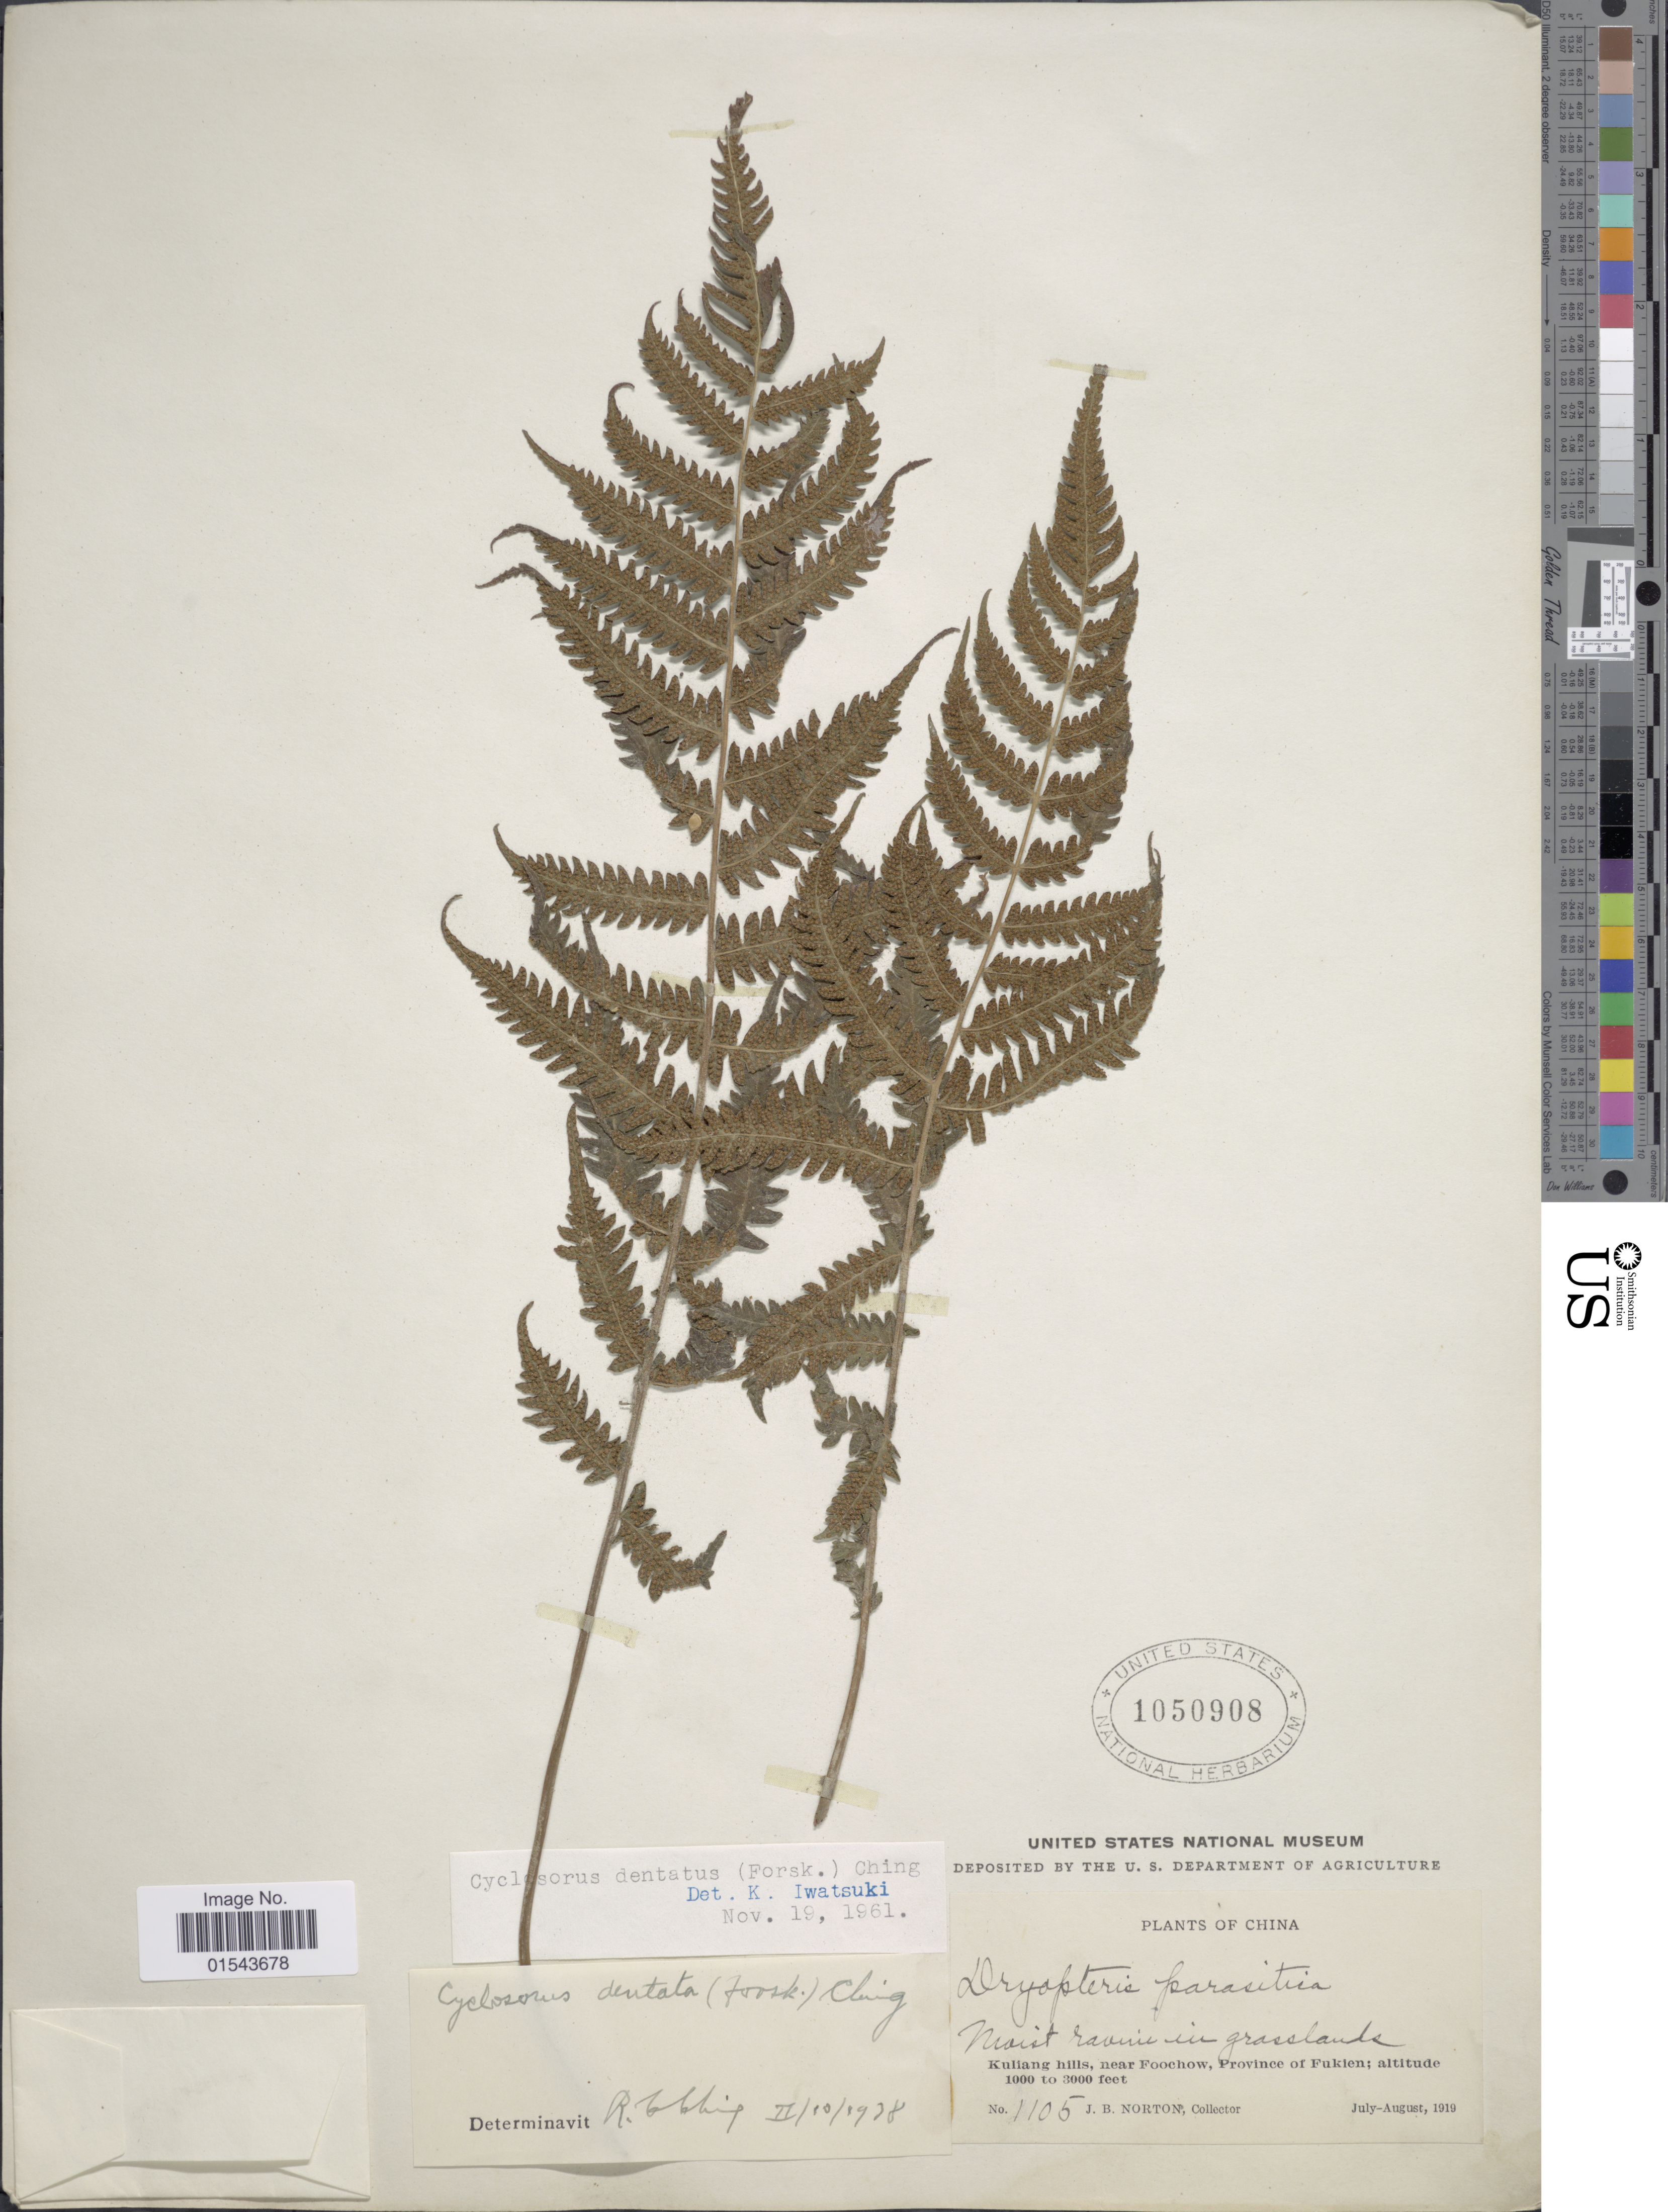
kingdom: Plantae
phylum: Tracheophyta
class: Polypodiopsida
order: Polypodiales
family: Thelypteridaceae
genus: Christella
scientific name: Christella dentata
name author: (Forssk.) Brownsey & Jermy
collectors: J. B. Norton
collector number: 1105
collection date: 1919-07/1919-08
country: China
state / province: Fujian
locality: Kuliang Hills, near Foochow, Province of Fukien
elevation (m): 305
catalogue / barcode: US 1050908